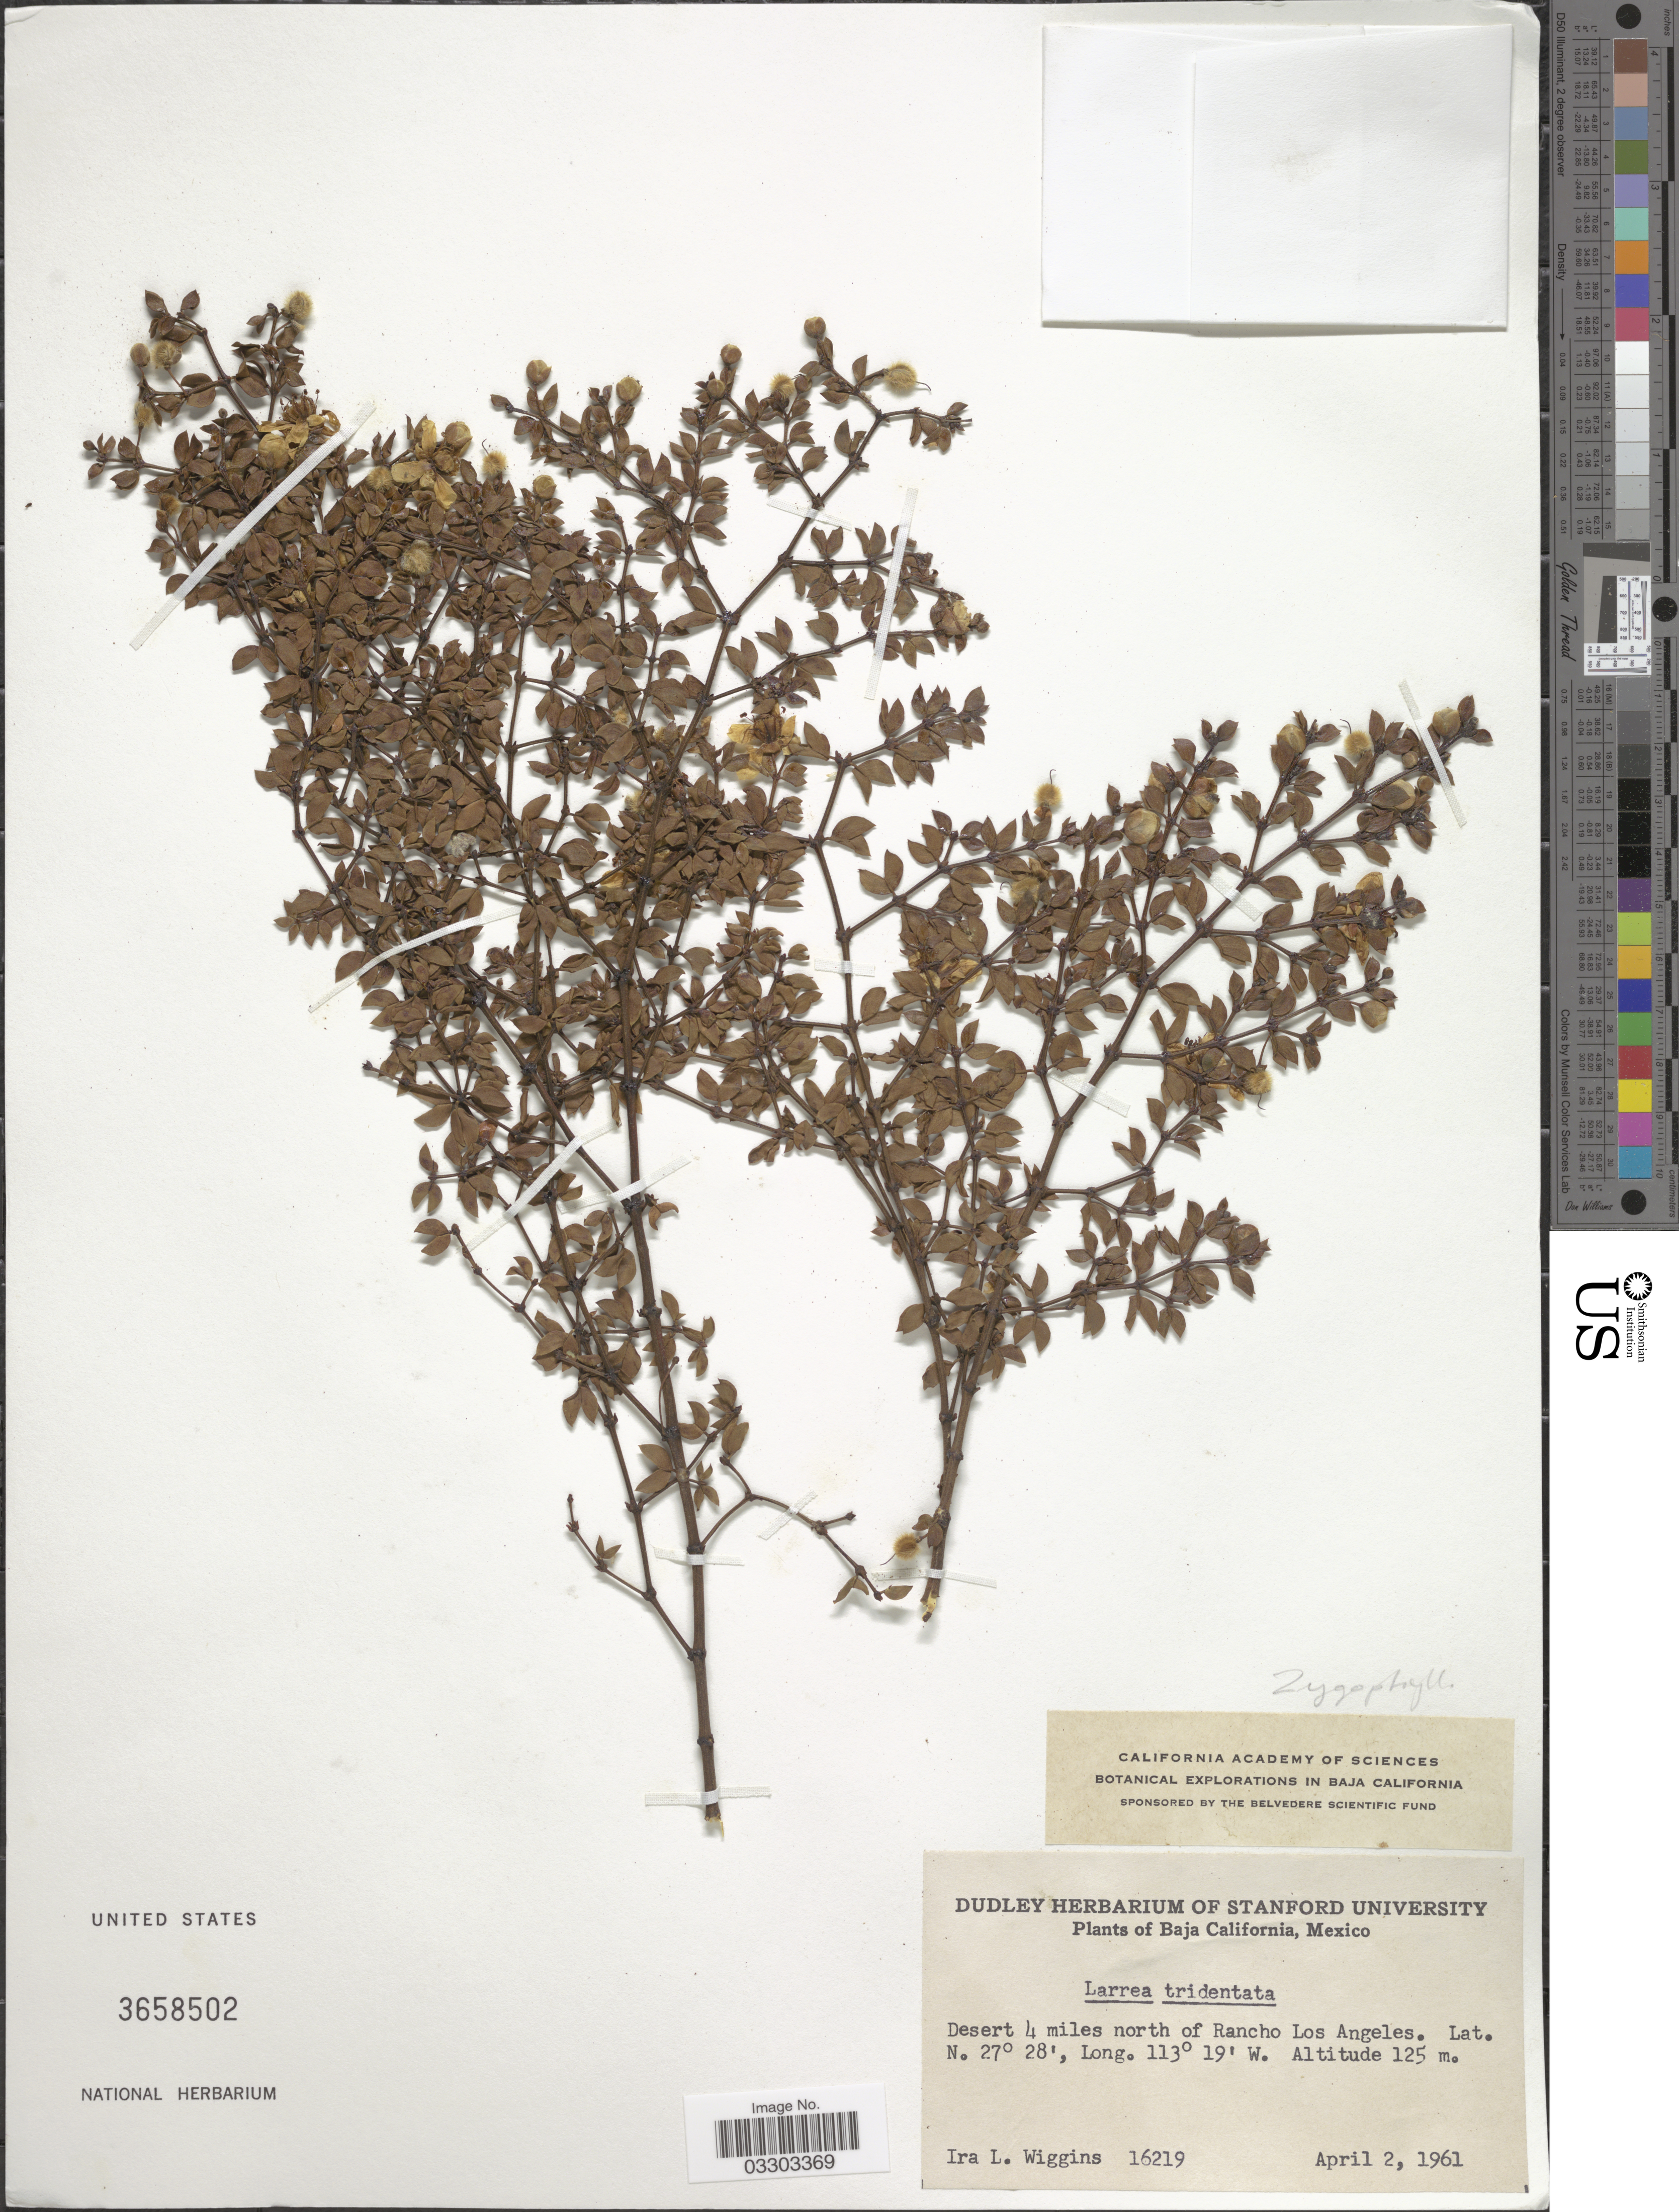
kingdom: Plantae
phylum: Tracheophyta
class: Magnoliopsida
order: Zygophyllales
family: Zygophyllaceae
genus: Larrea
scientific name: Larrea tridentata var. tridentata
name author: (Sessé & Moc. ex DC.) Coville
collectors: I. L. Wiggins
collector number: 16219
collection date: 1961-04-02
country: Mexico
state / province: Baja California Sur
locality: Desert 4 miles north of Rancho Los Angeles.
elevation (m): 125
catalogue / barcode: US 3658502